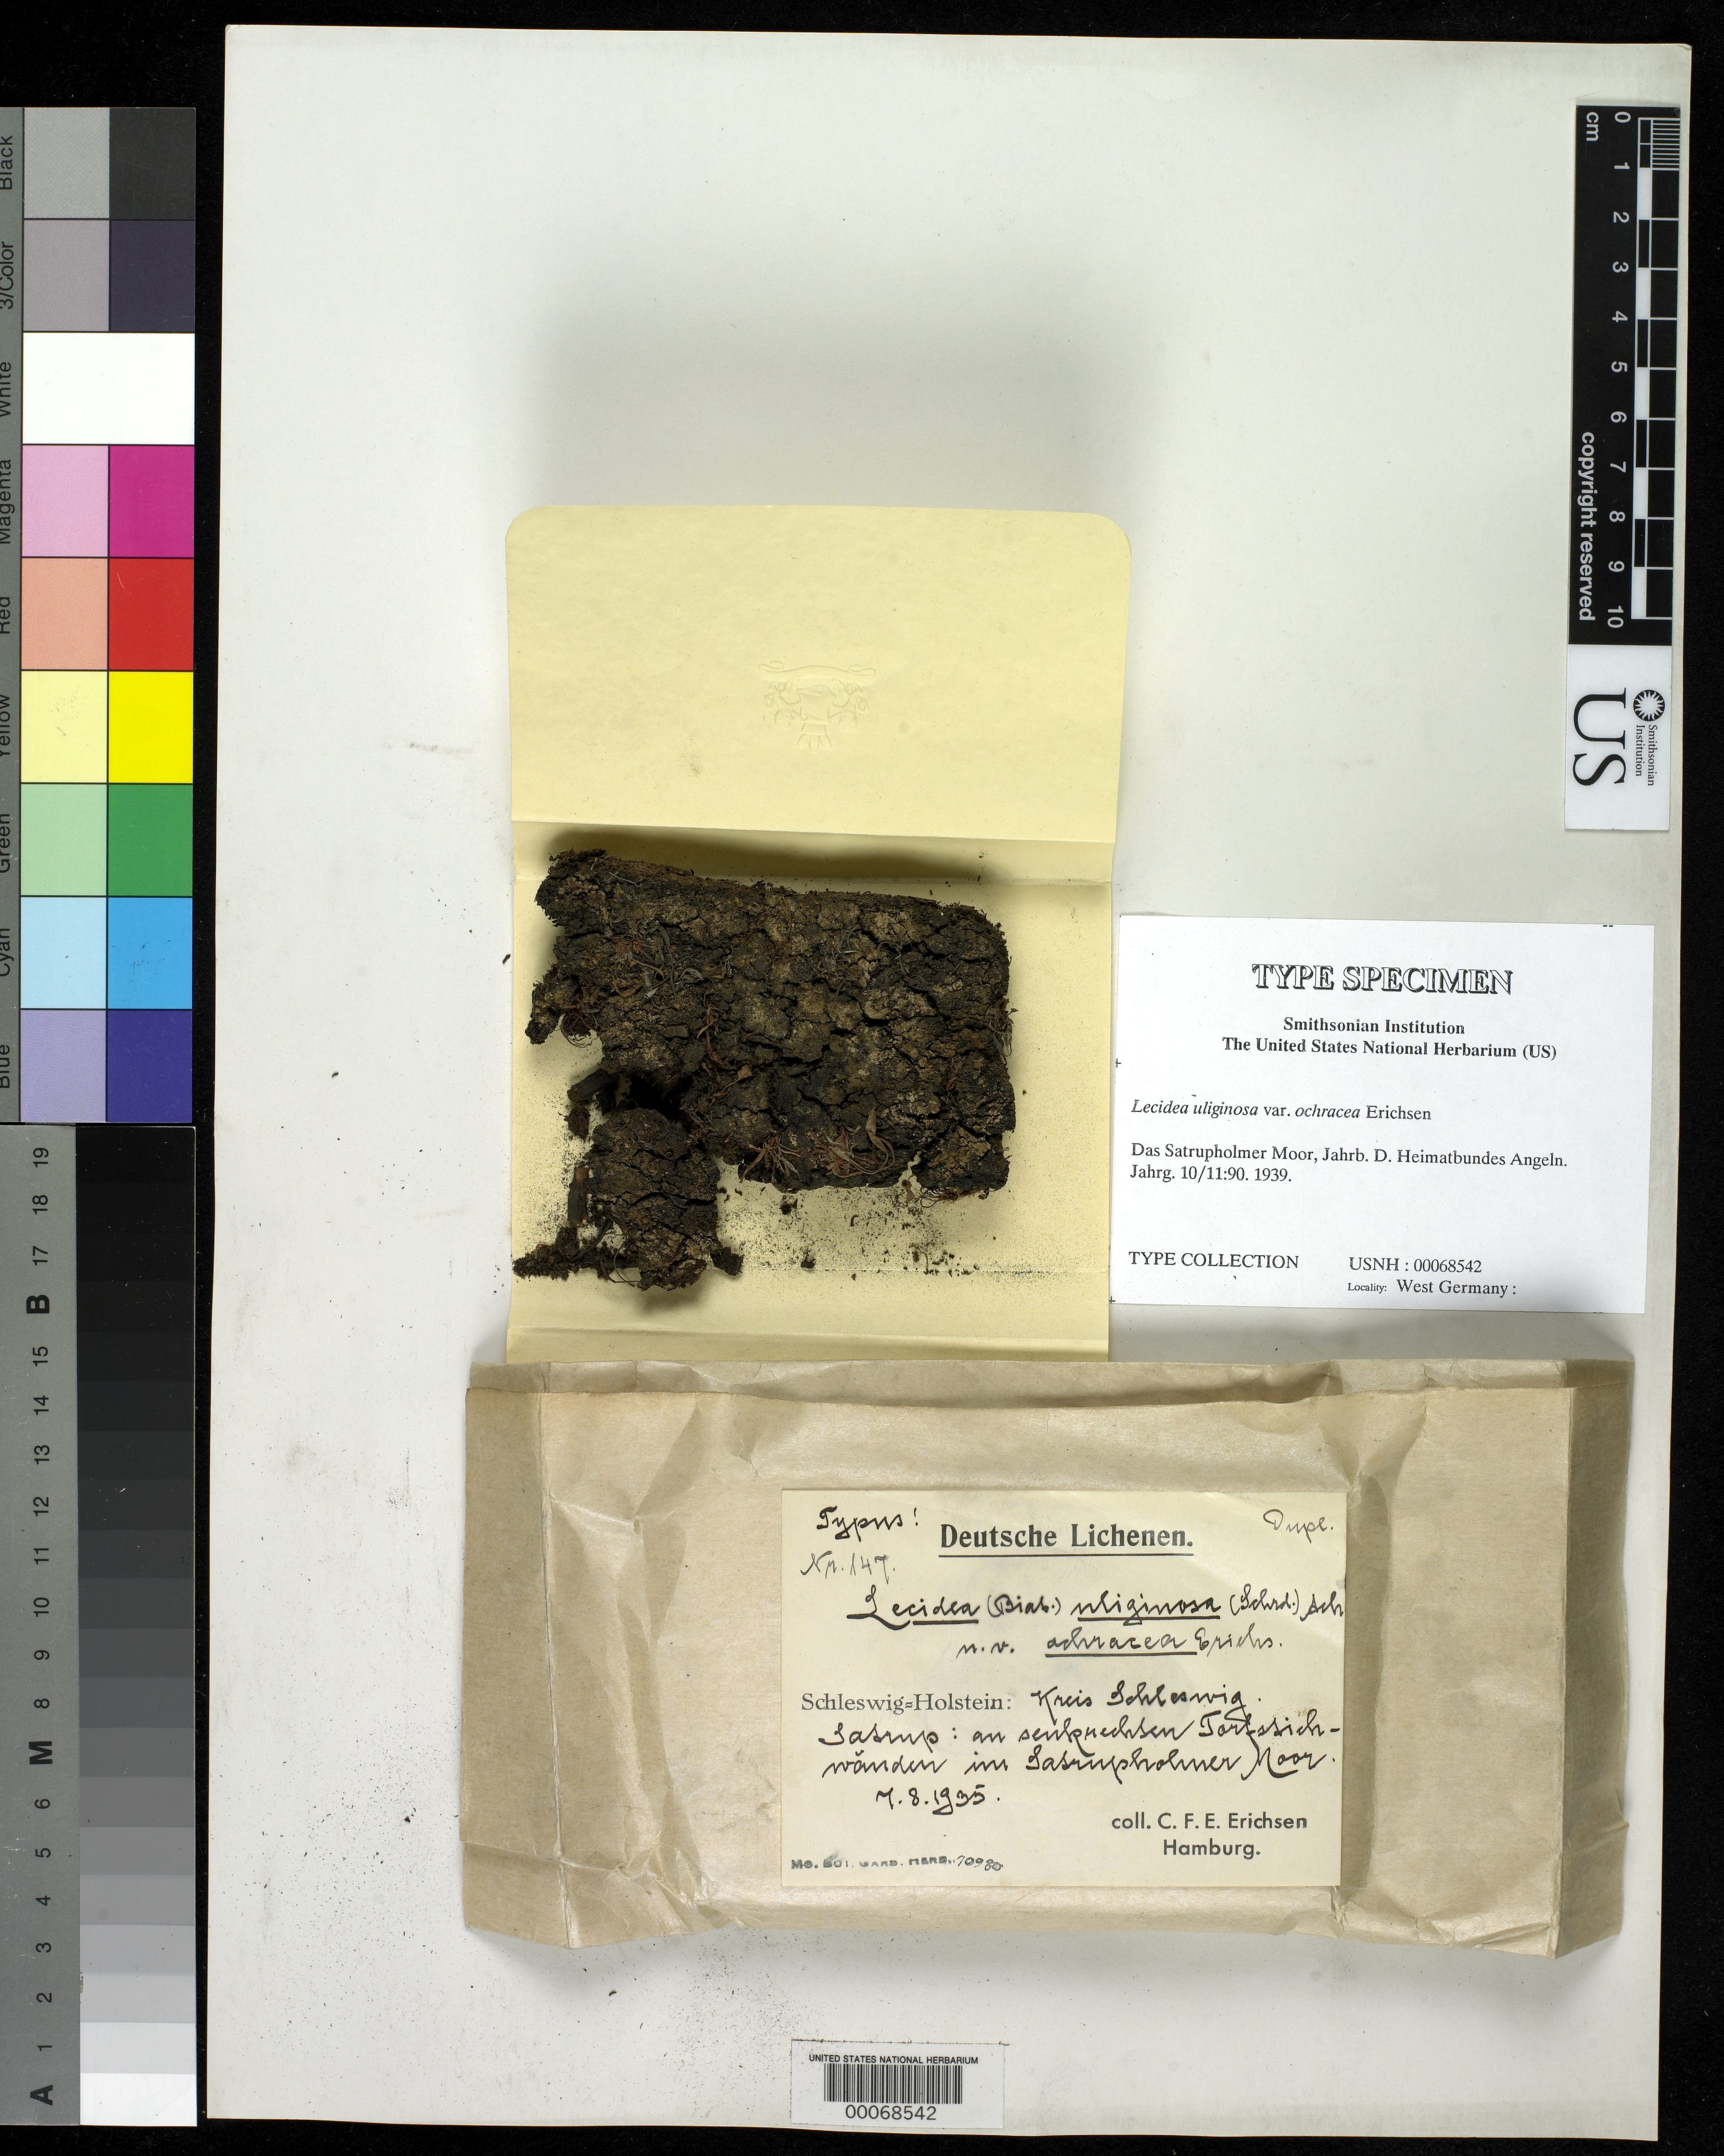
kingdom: Fungi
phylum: Ascomycota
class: Lecanoromycetes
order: Lecideales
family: Lecideaceae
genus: Lecidea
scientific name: Lecidea uliginosa var. ochracea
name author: Erichsen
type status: Type Collection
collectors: C. F. E. Erichsen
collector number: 147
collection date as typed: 07 Aug 1935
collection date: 1935-08-07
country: Germany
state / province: Schleswig-Holstein